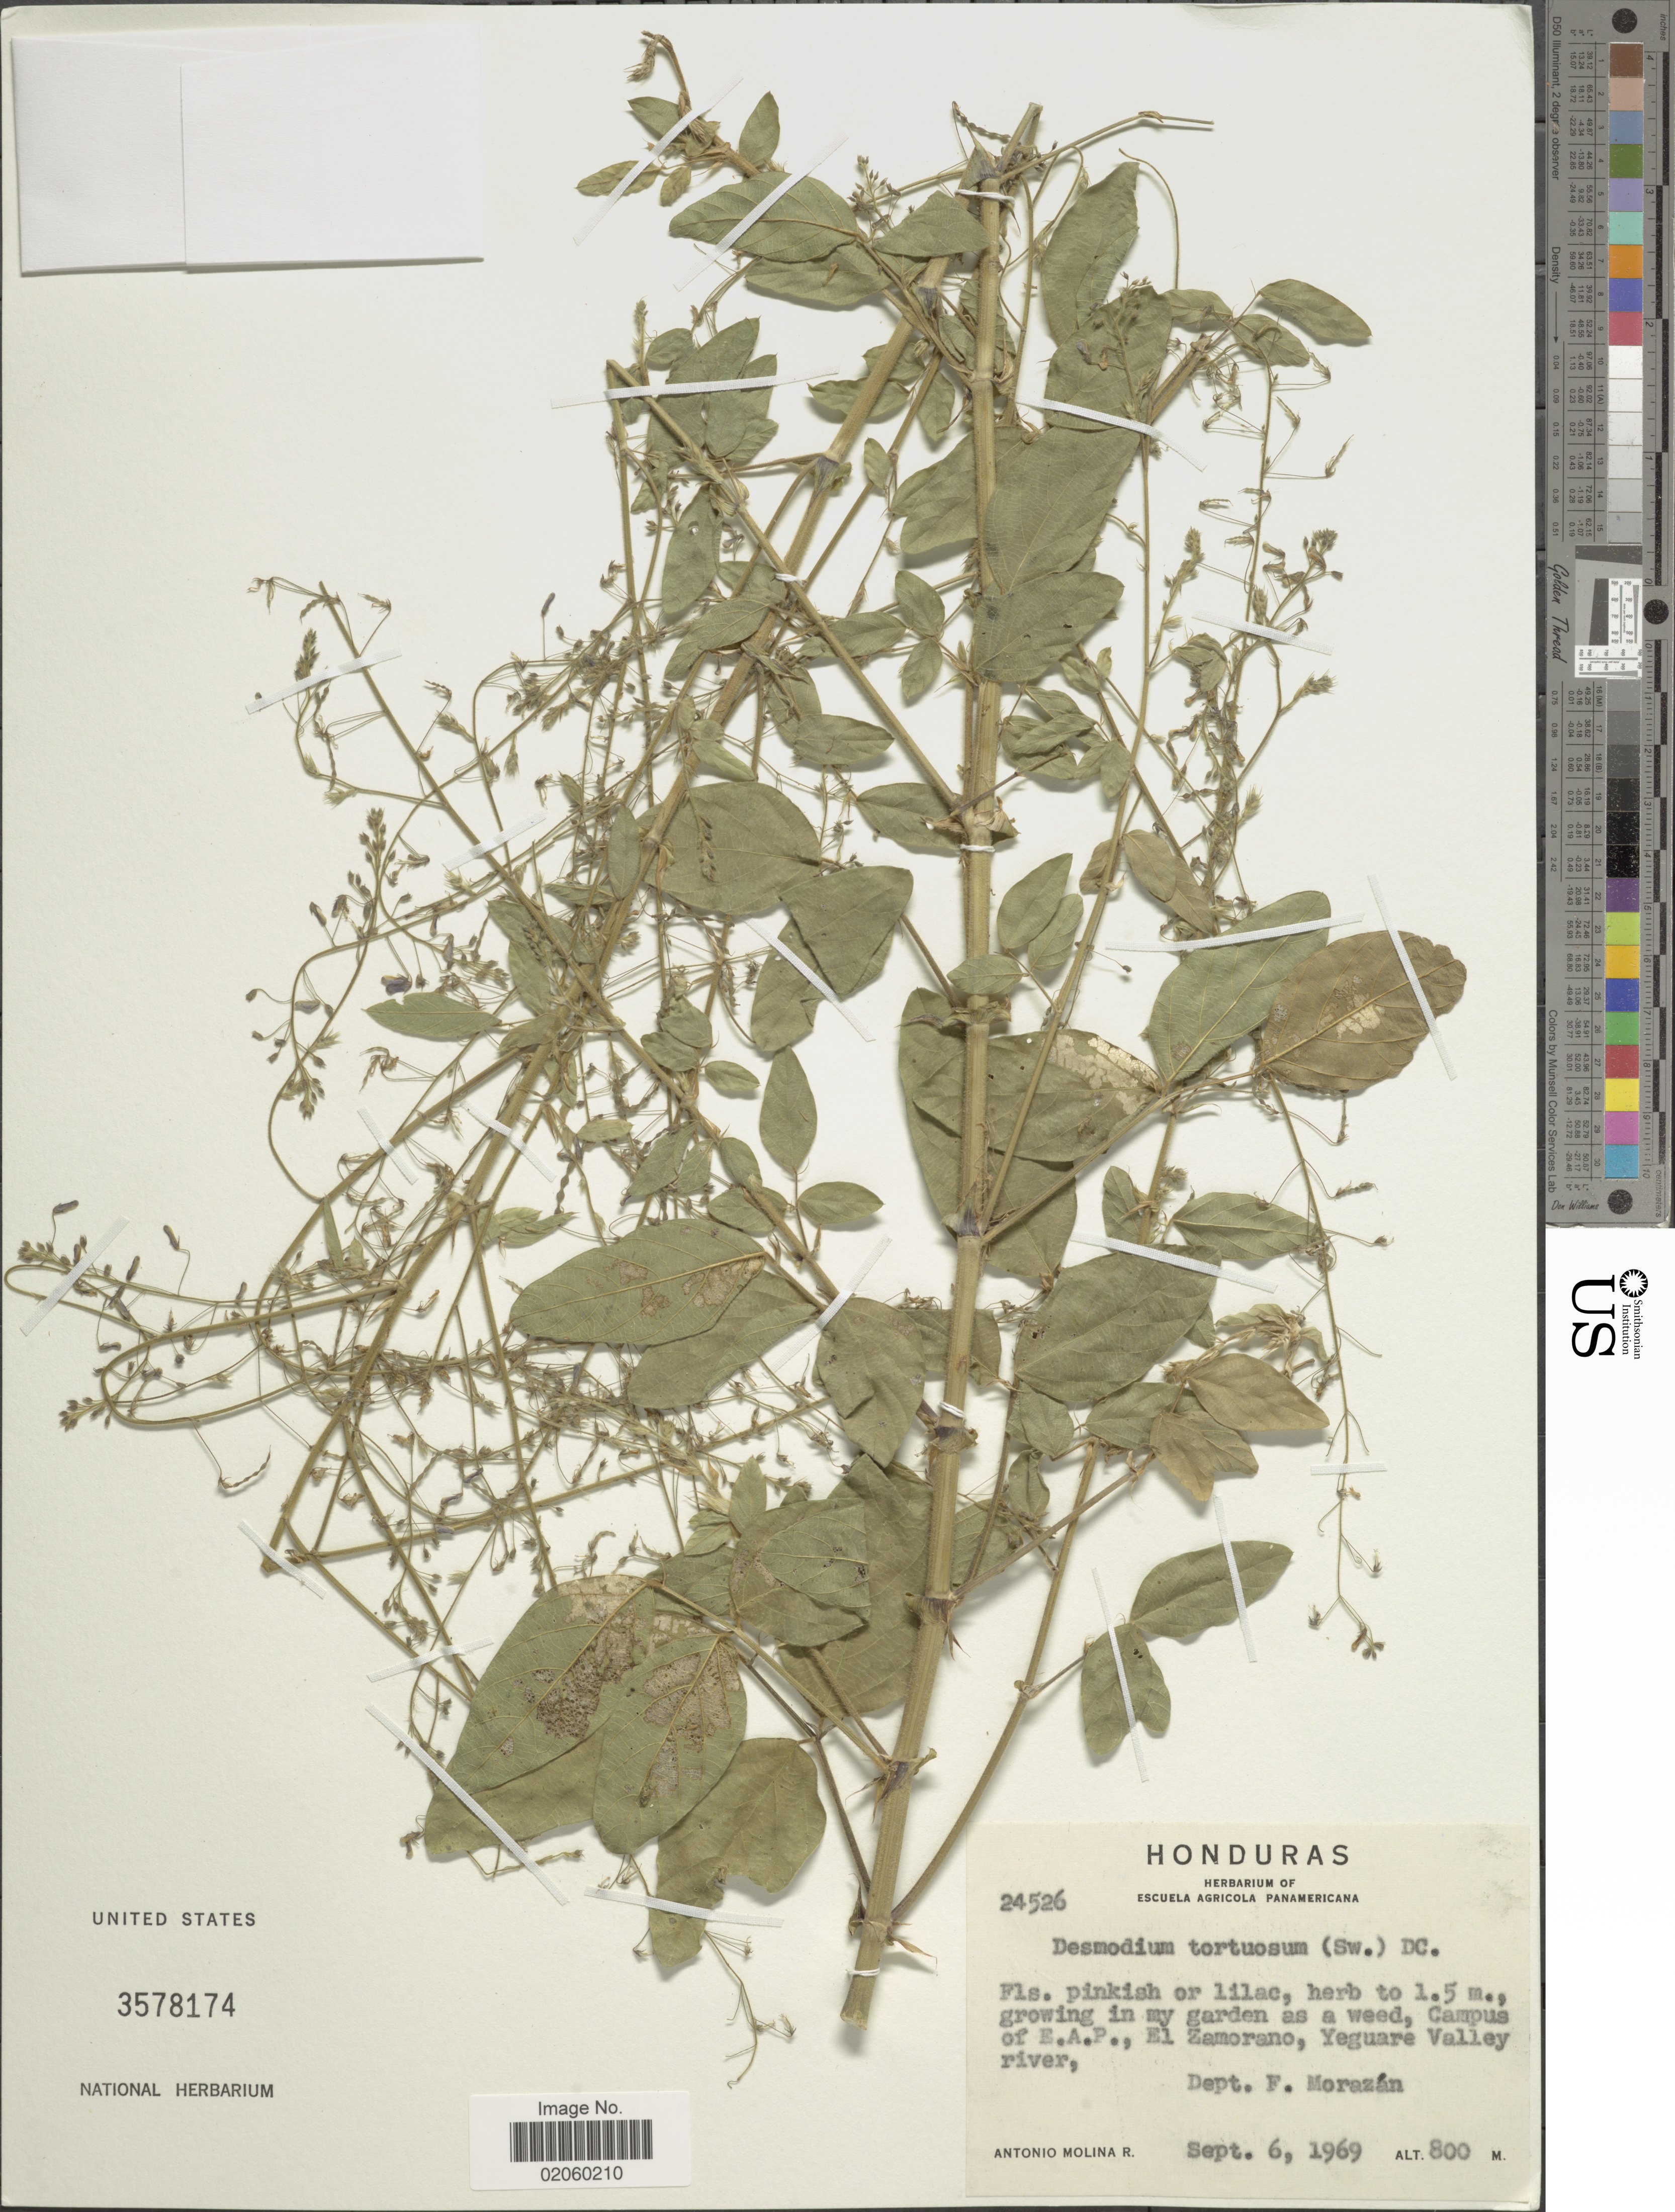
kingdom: Plantae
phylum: Tracheophyta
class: Magnoliopsida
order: Fabales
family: Fabaceae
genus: Desmodium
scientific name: Desmodium tortuosum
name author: (Sw.) DC.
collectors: A. Molina R.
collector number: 24526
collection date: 1969-09-06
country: Honduras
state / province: Fco. Morazán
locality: Campus of E. A. P. , El Zamorano, Yeguare Valley river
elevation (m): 800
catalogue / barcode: US 3578174